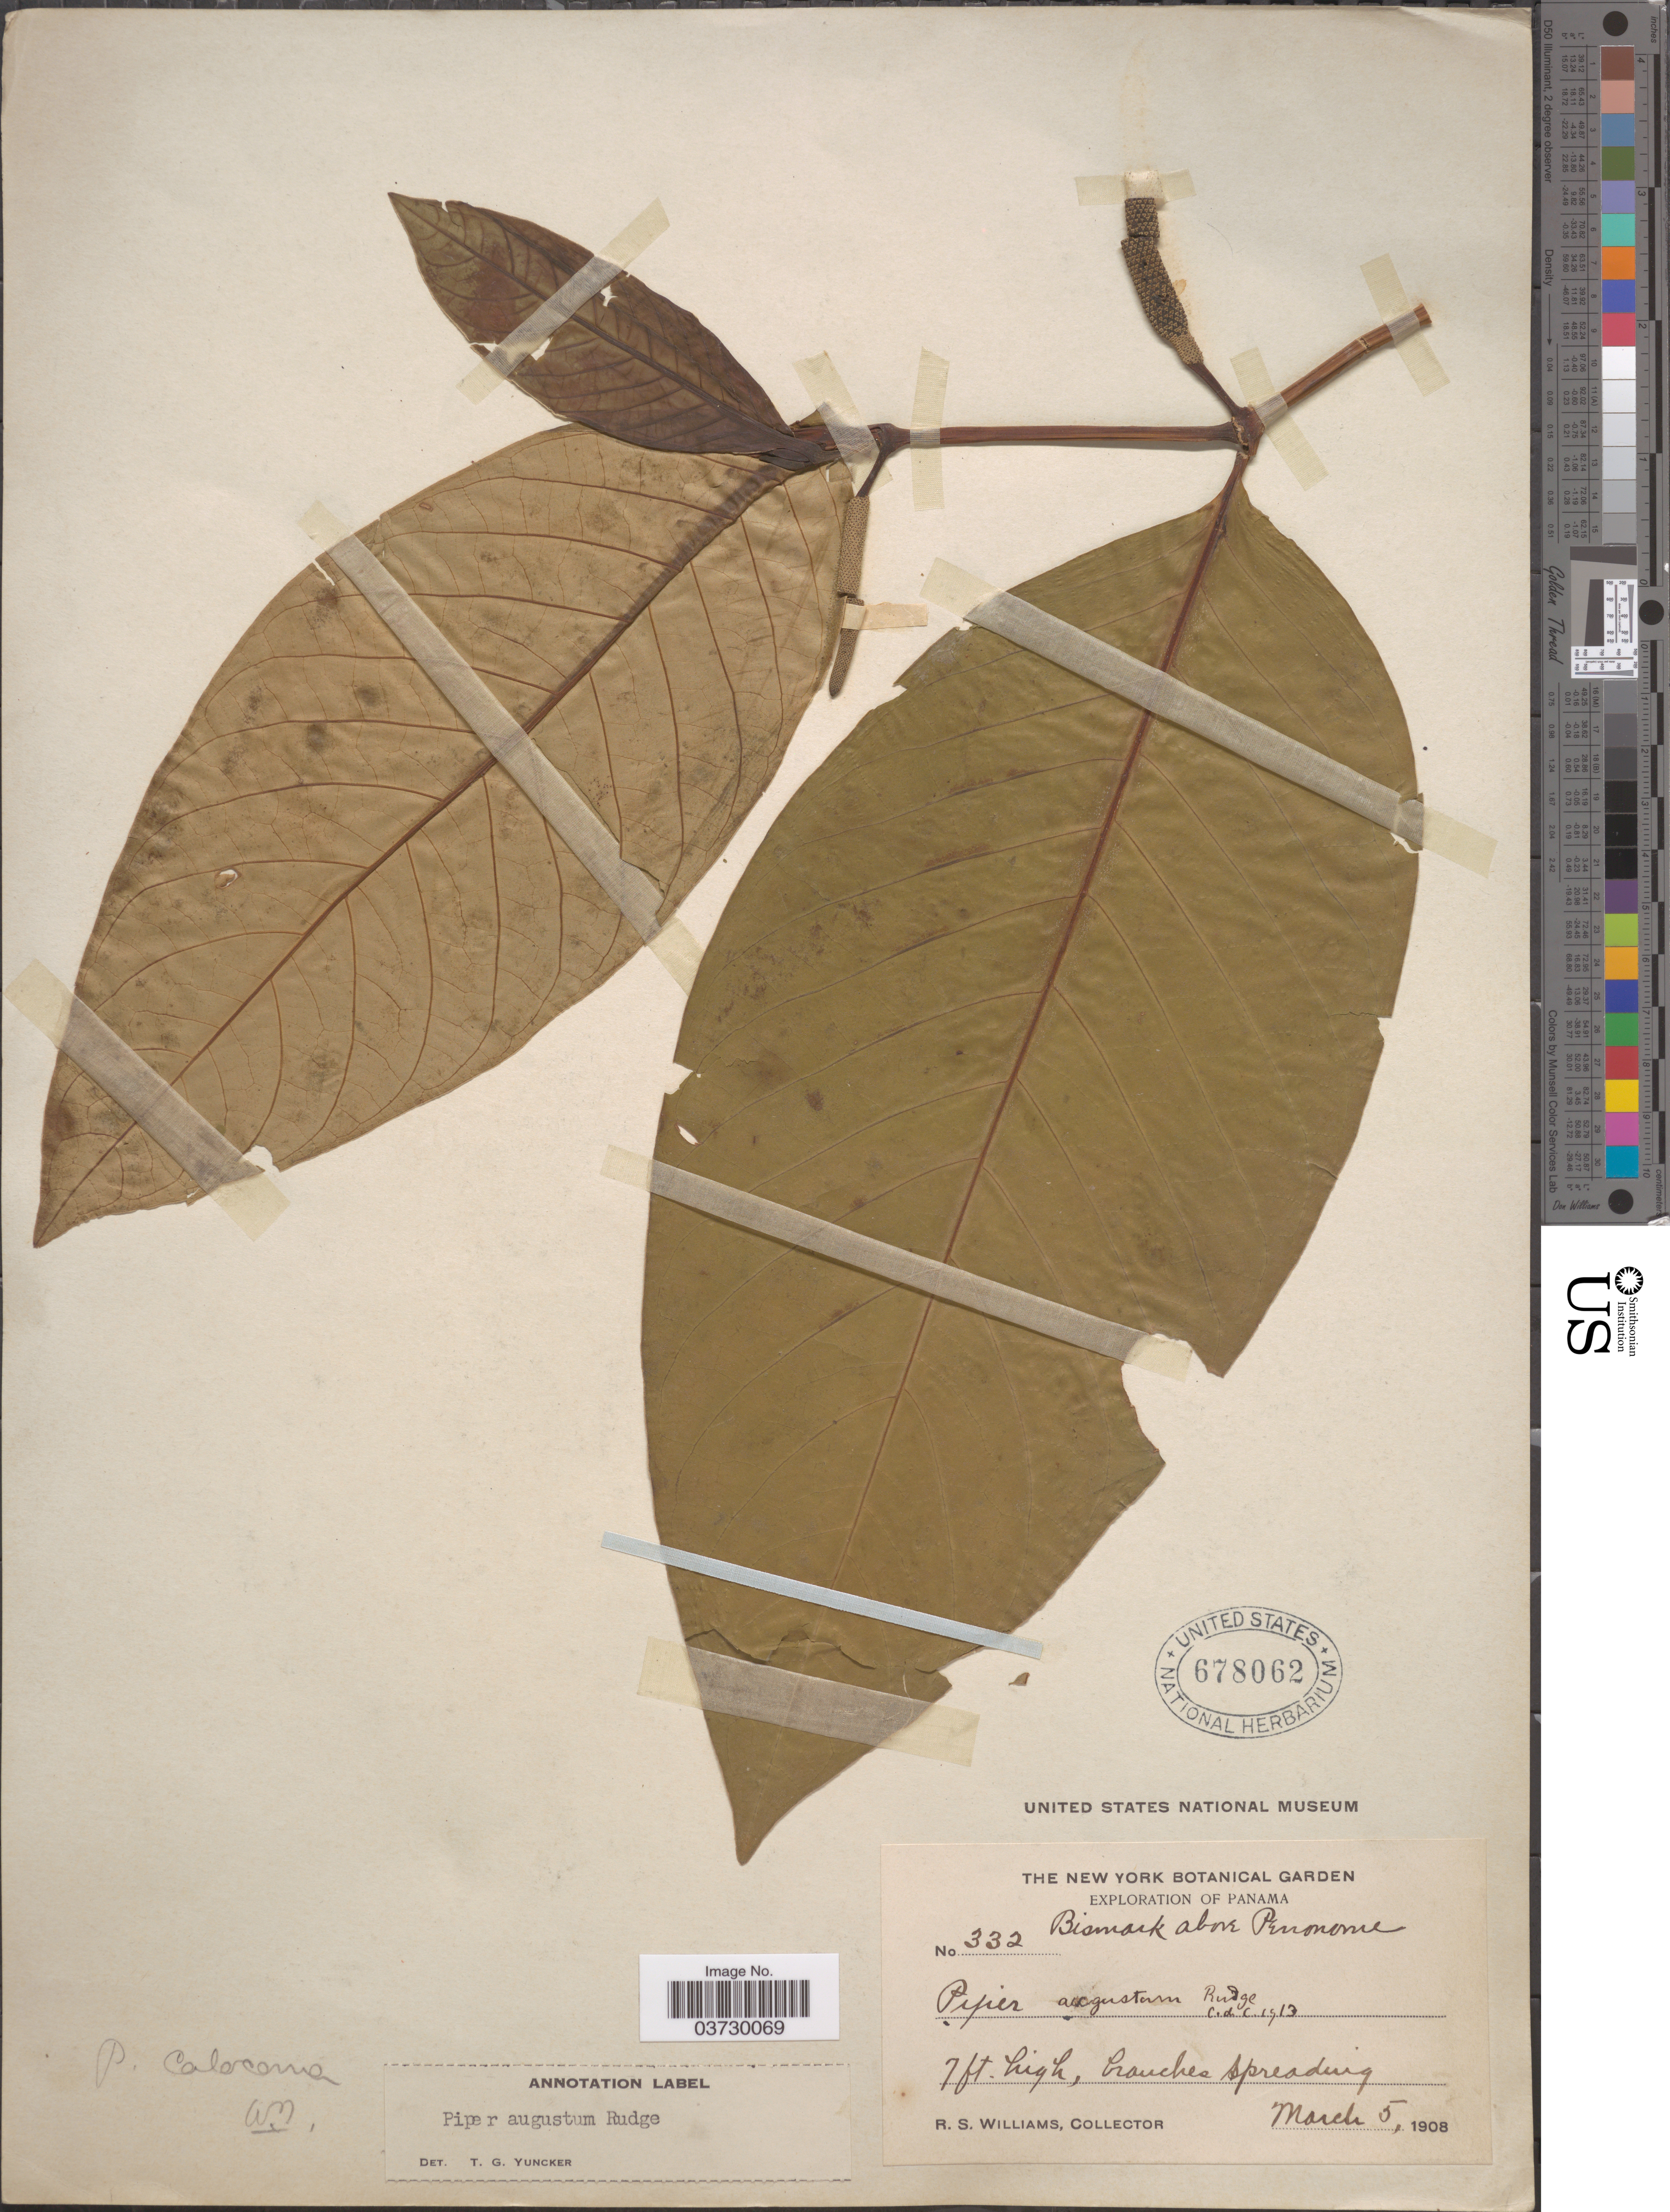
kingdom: Plantae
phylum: Tracheophyta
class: Magnoliopsida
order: Piperales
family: Piperaceae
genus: Piper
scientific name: Piper augustum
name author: Rudge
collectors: R. S. Williams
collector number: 332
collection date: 1908-03-05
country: Panama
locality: Bismark above Penonome.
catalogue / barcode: US 678062